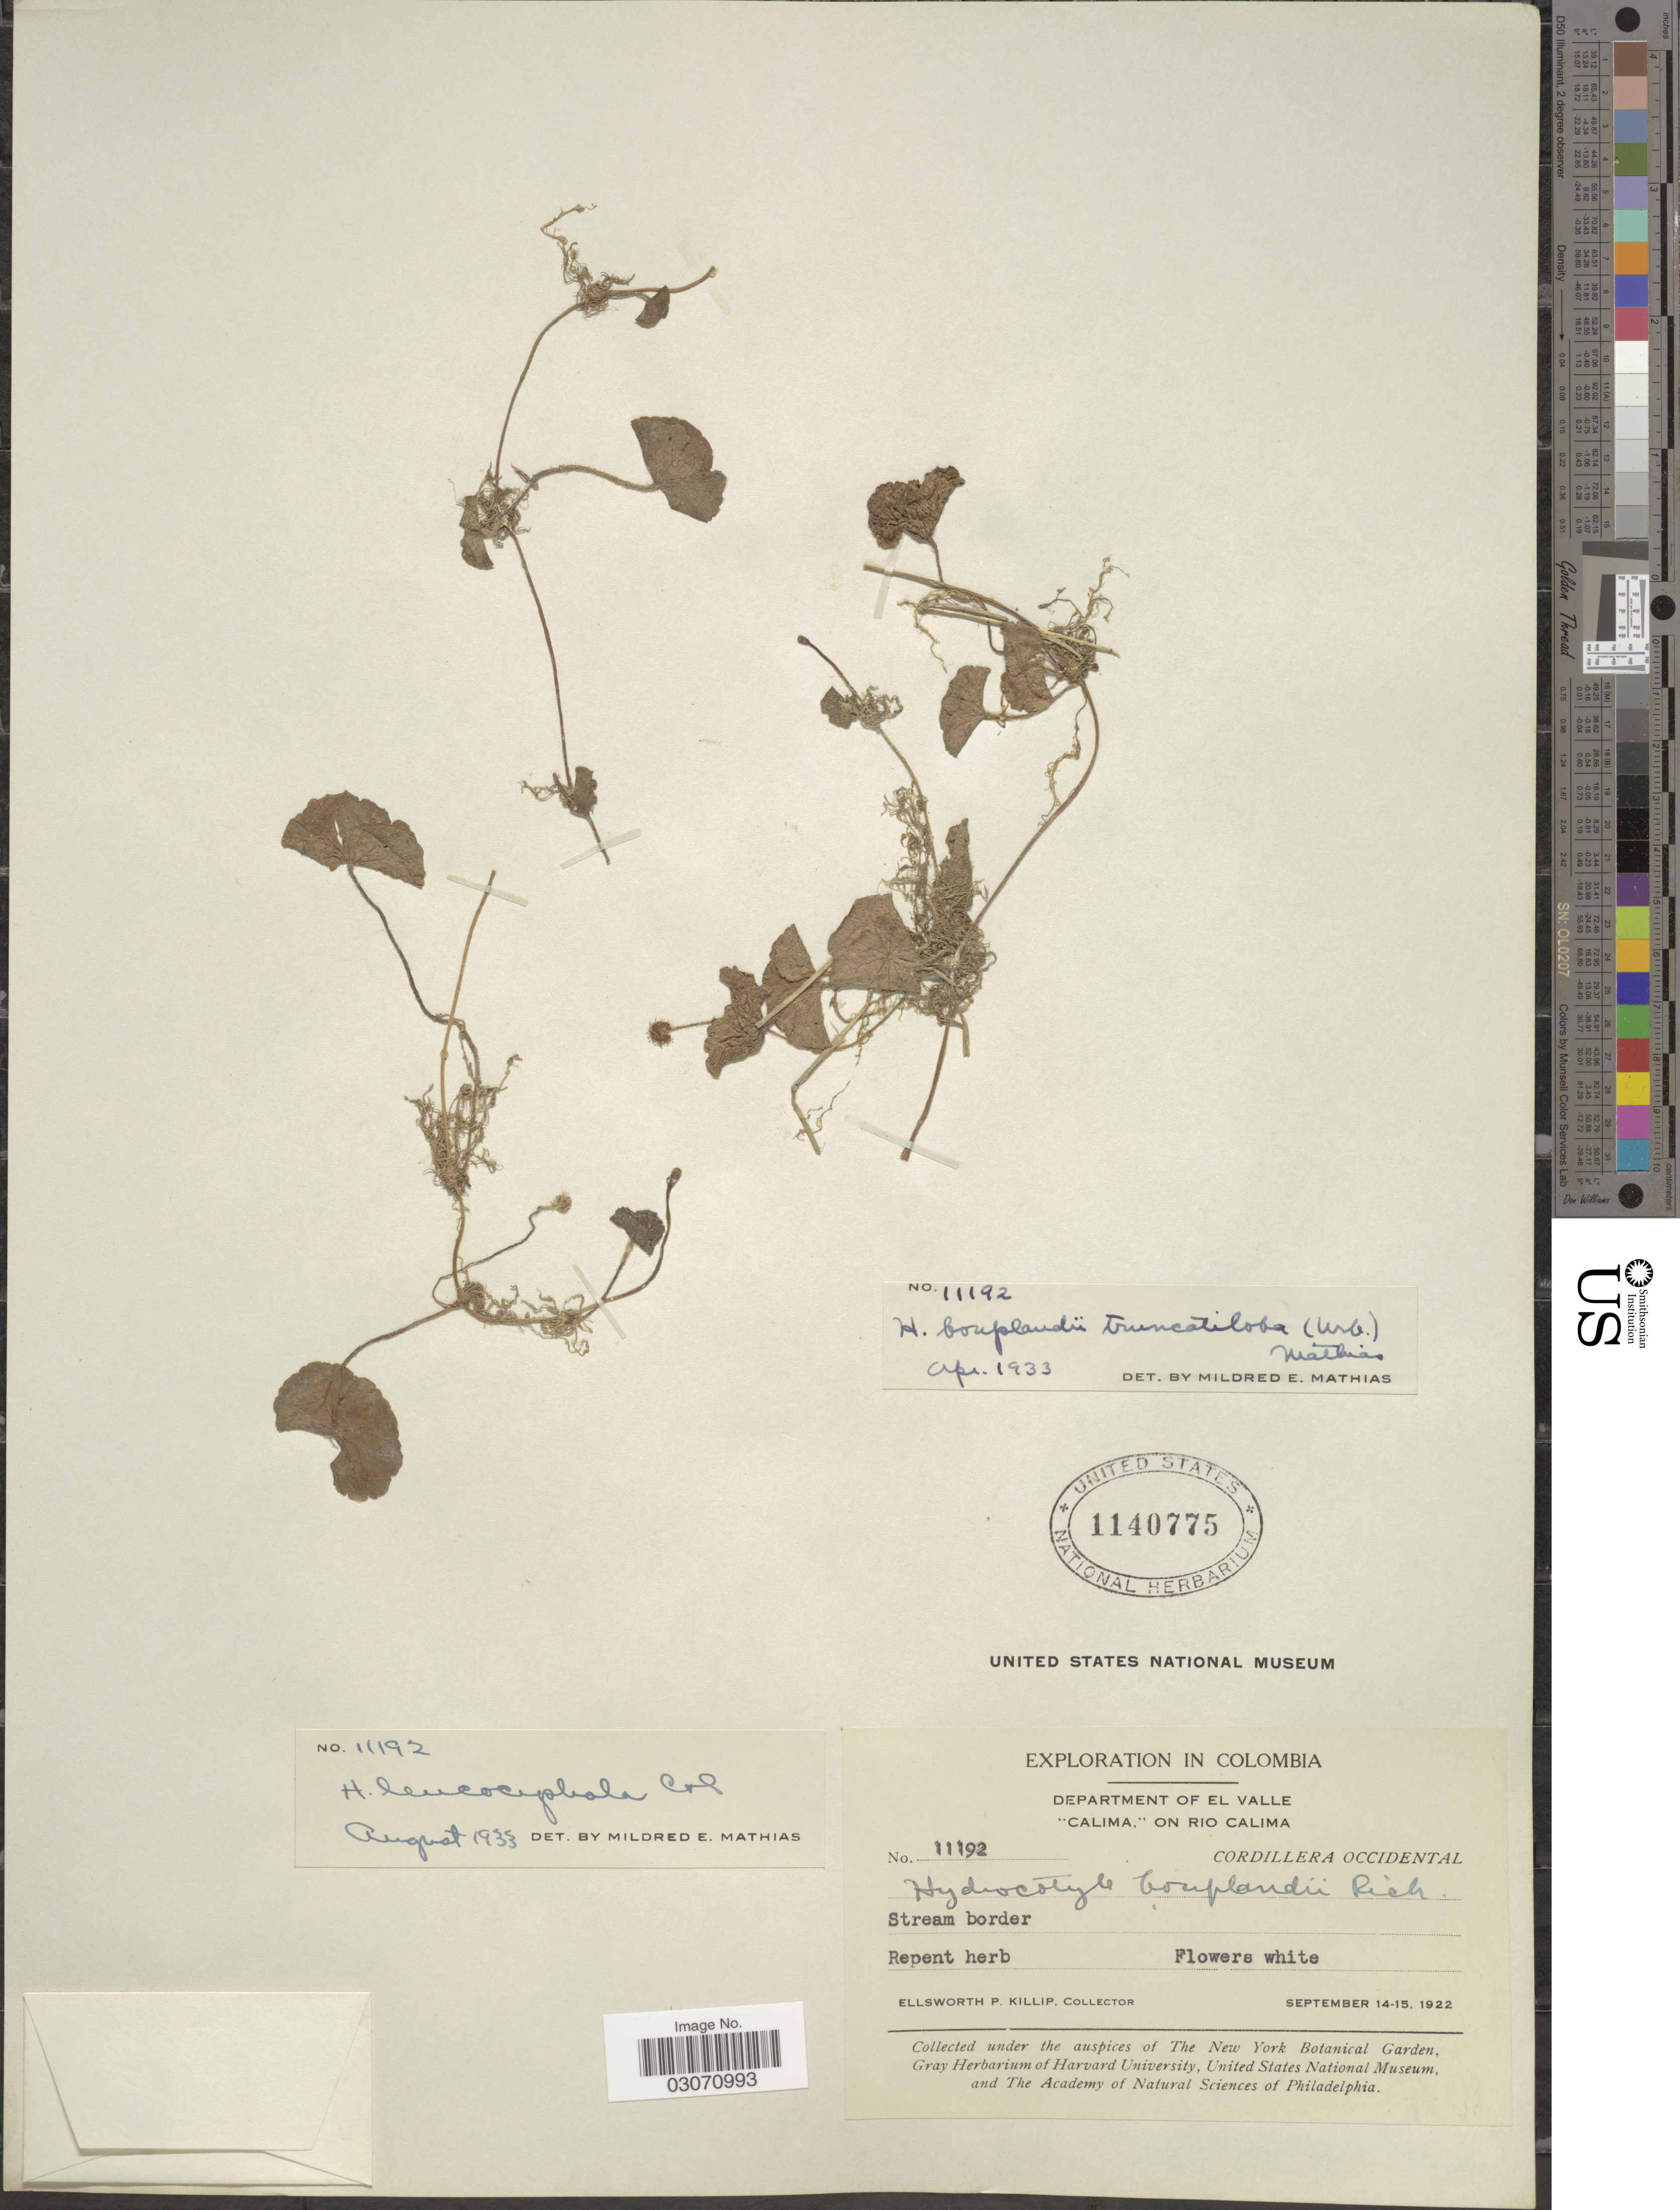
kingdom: Plantae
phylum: Tracheophyta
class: Magnoliopsida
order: Apiales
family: Araliaceae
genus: Hydrocotyle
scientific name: Hydrocotyle leucocephala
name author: Cham. & Schltdl.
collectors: E. P. Killip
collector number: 11192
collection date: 1922-09-14/1922-09-15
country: Colombia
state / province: Valle del Cauca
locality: Department of El Valle, "Calima", On Rio Calima, Cordillera Occidental.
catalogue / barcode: US 1140775